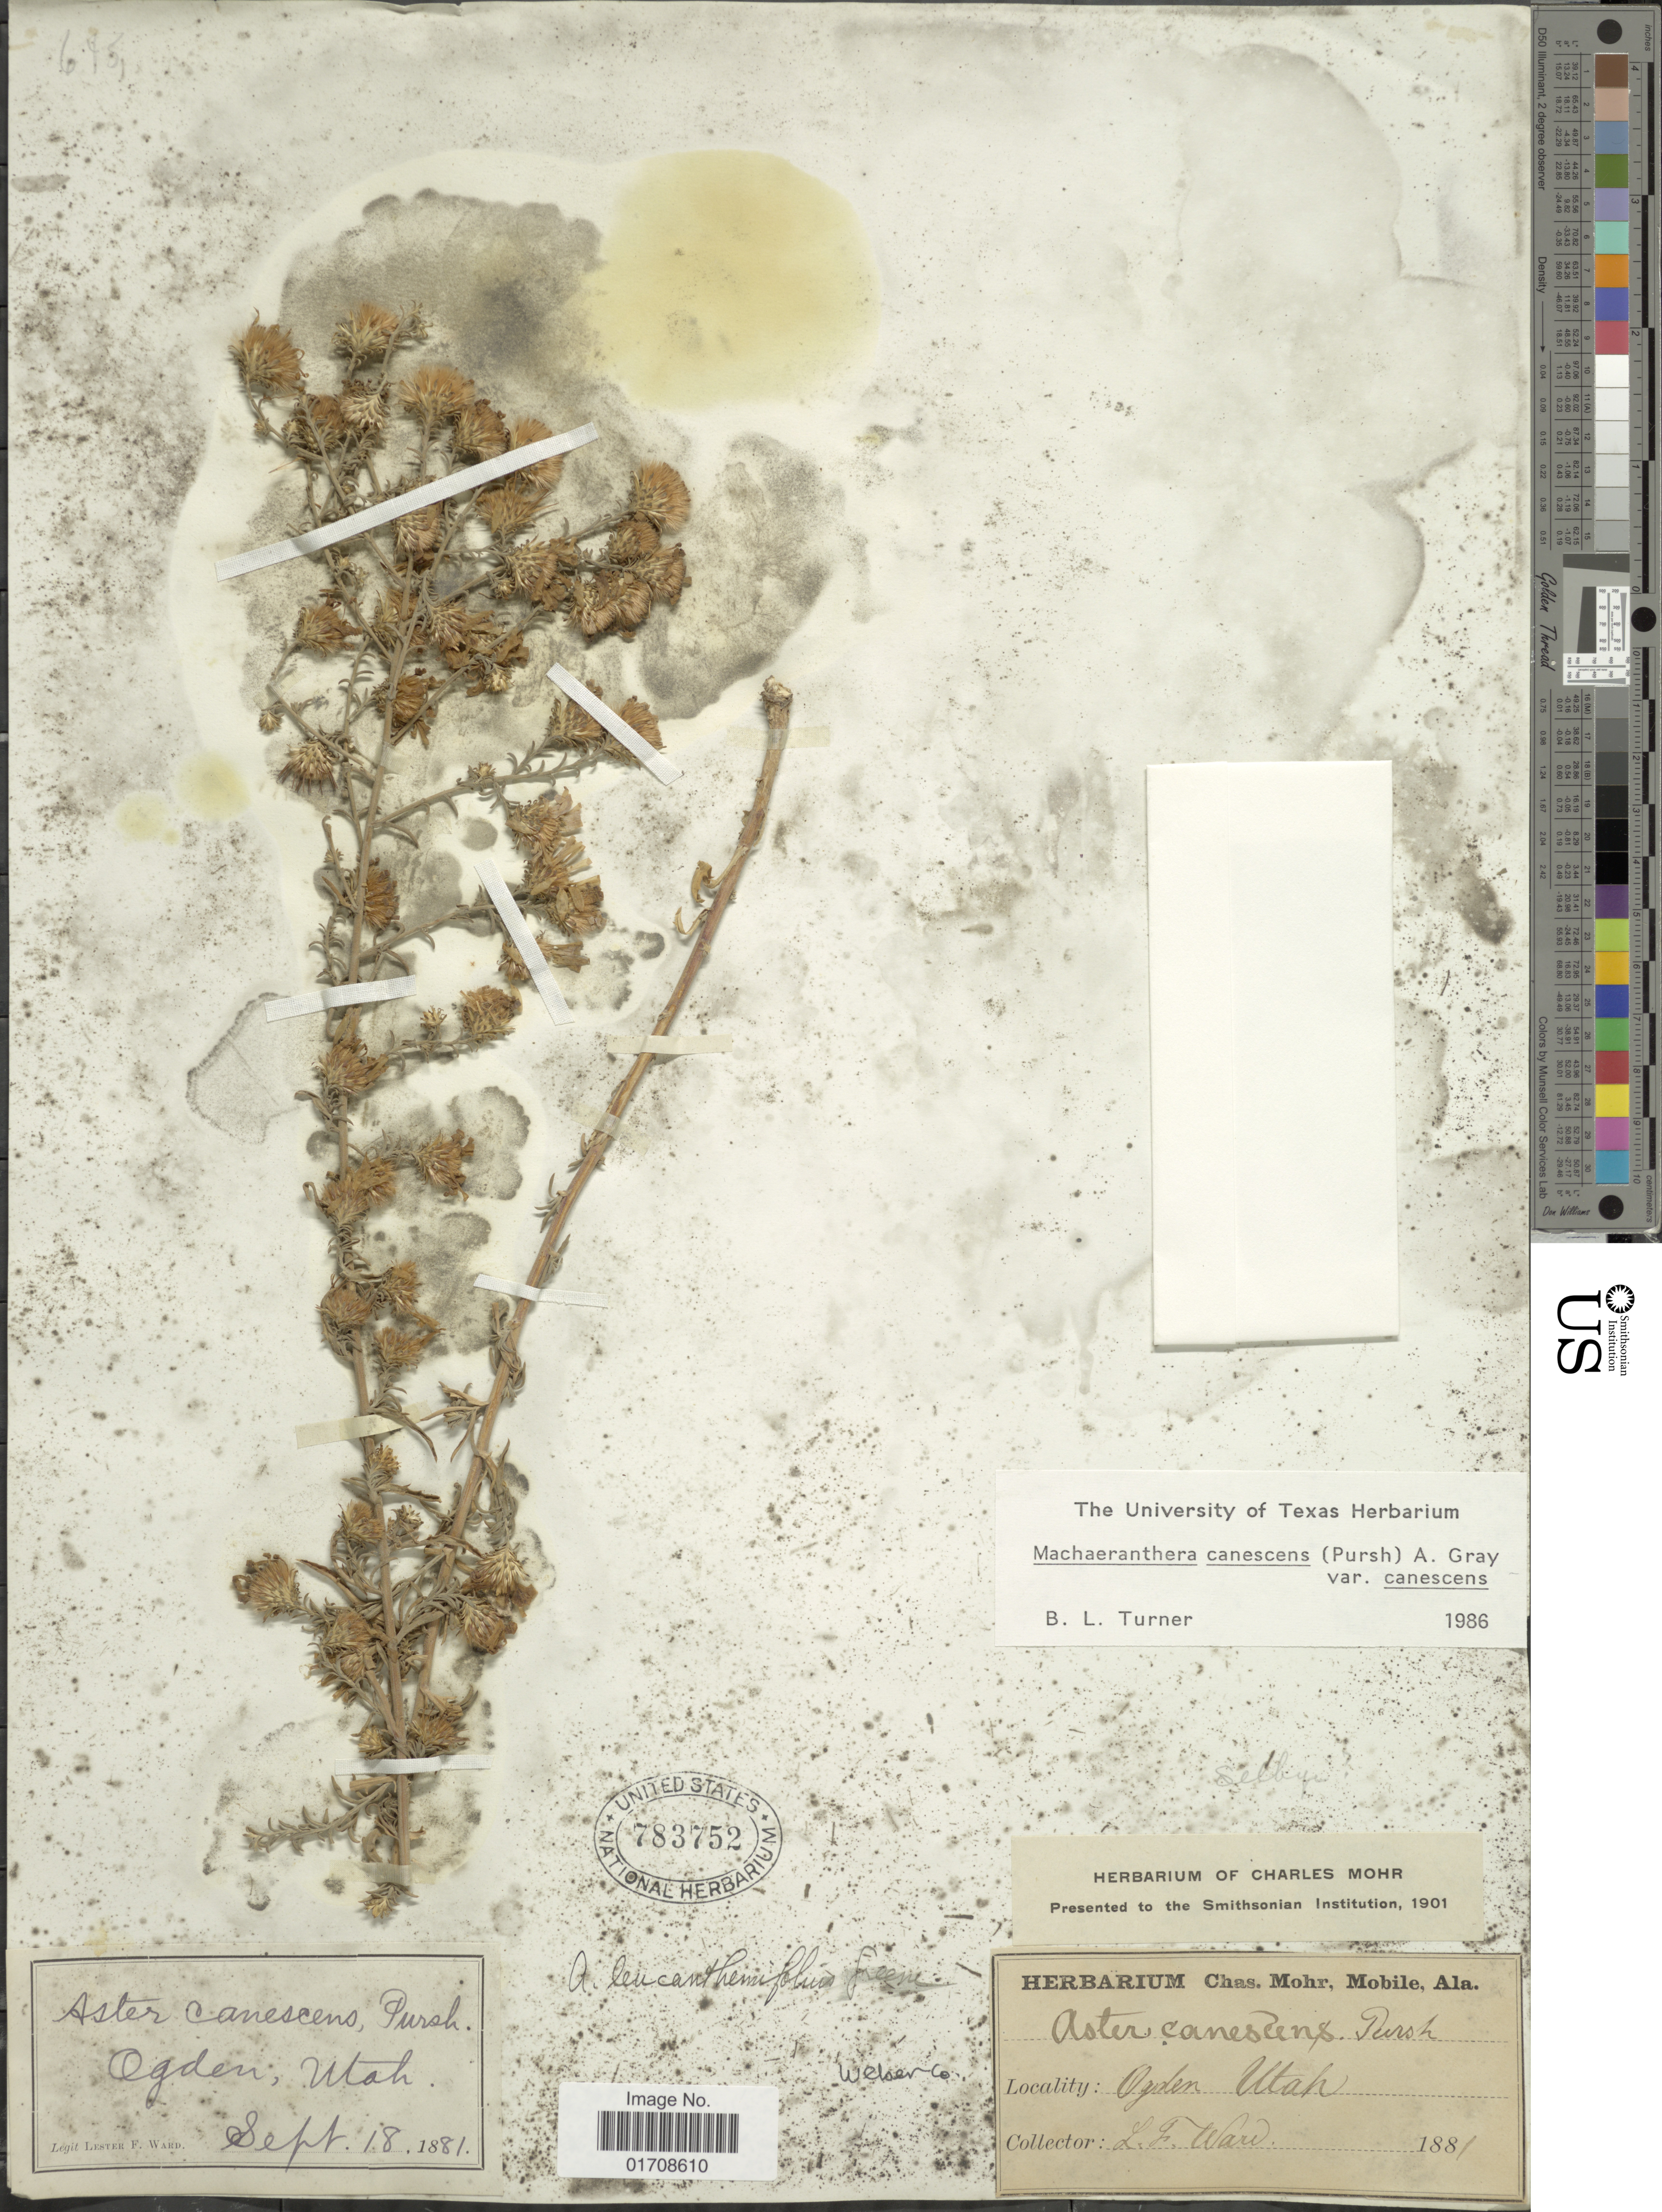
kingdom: Plantae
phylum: Tracheophyta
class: Magnoliopsida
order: Asterales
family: Asteraceae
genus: Machaeranthera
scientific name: Machaeranthera canescens var. canescens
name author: (Pursh) A. Gray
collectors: L. F. Ward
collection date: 1881-09-18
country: United States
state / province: Utah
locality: Ogden, Weber Co.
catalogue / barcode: US 783752